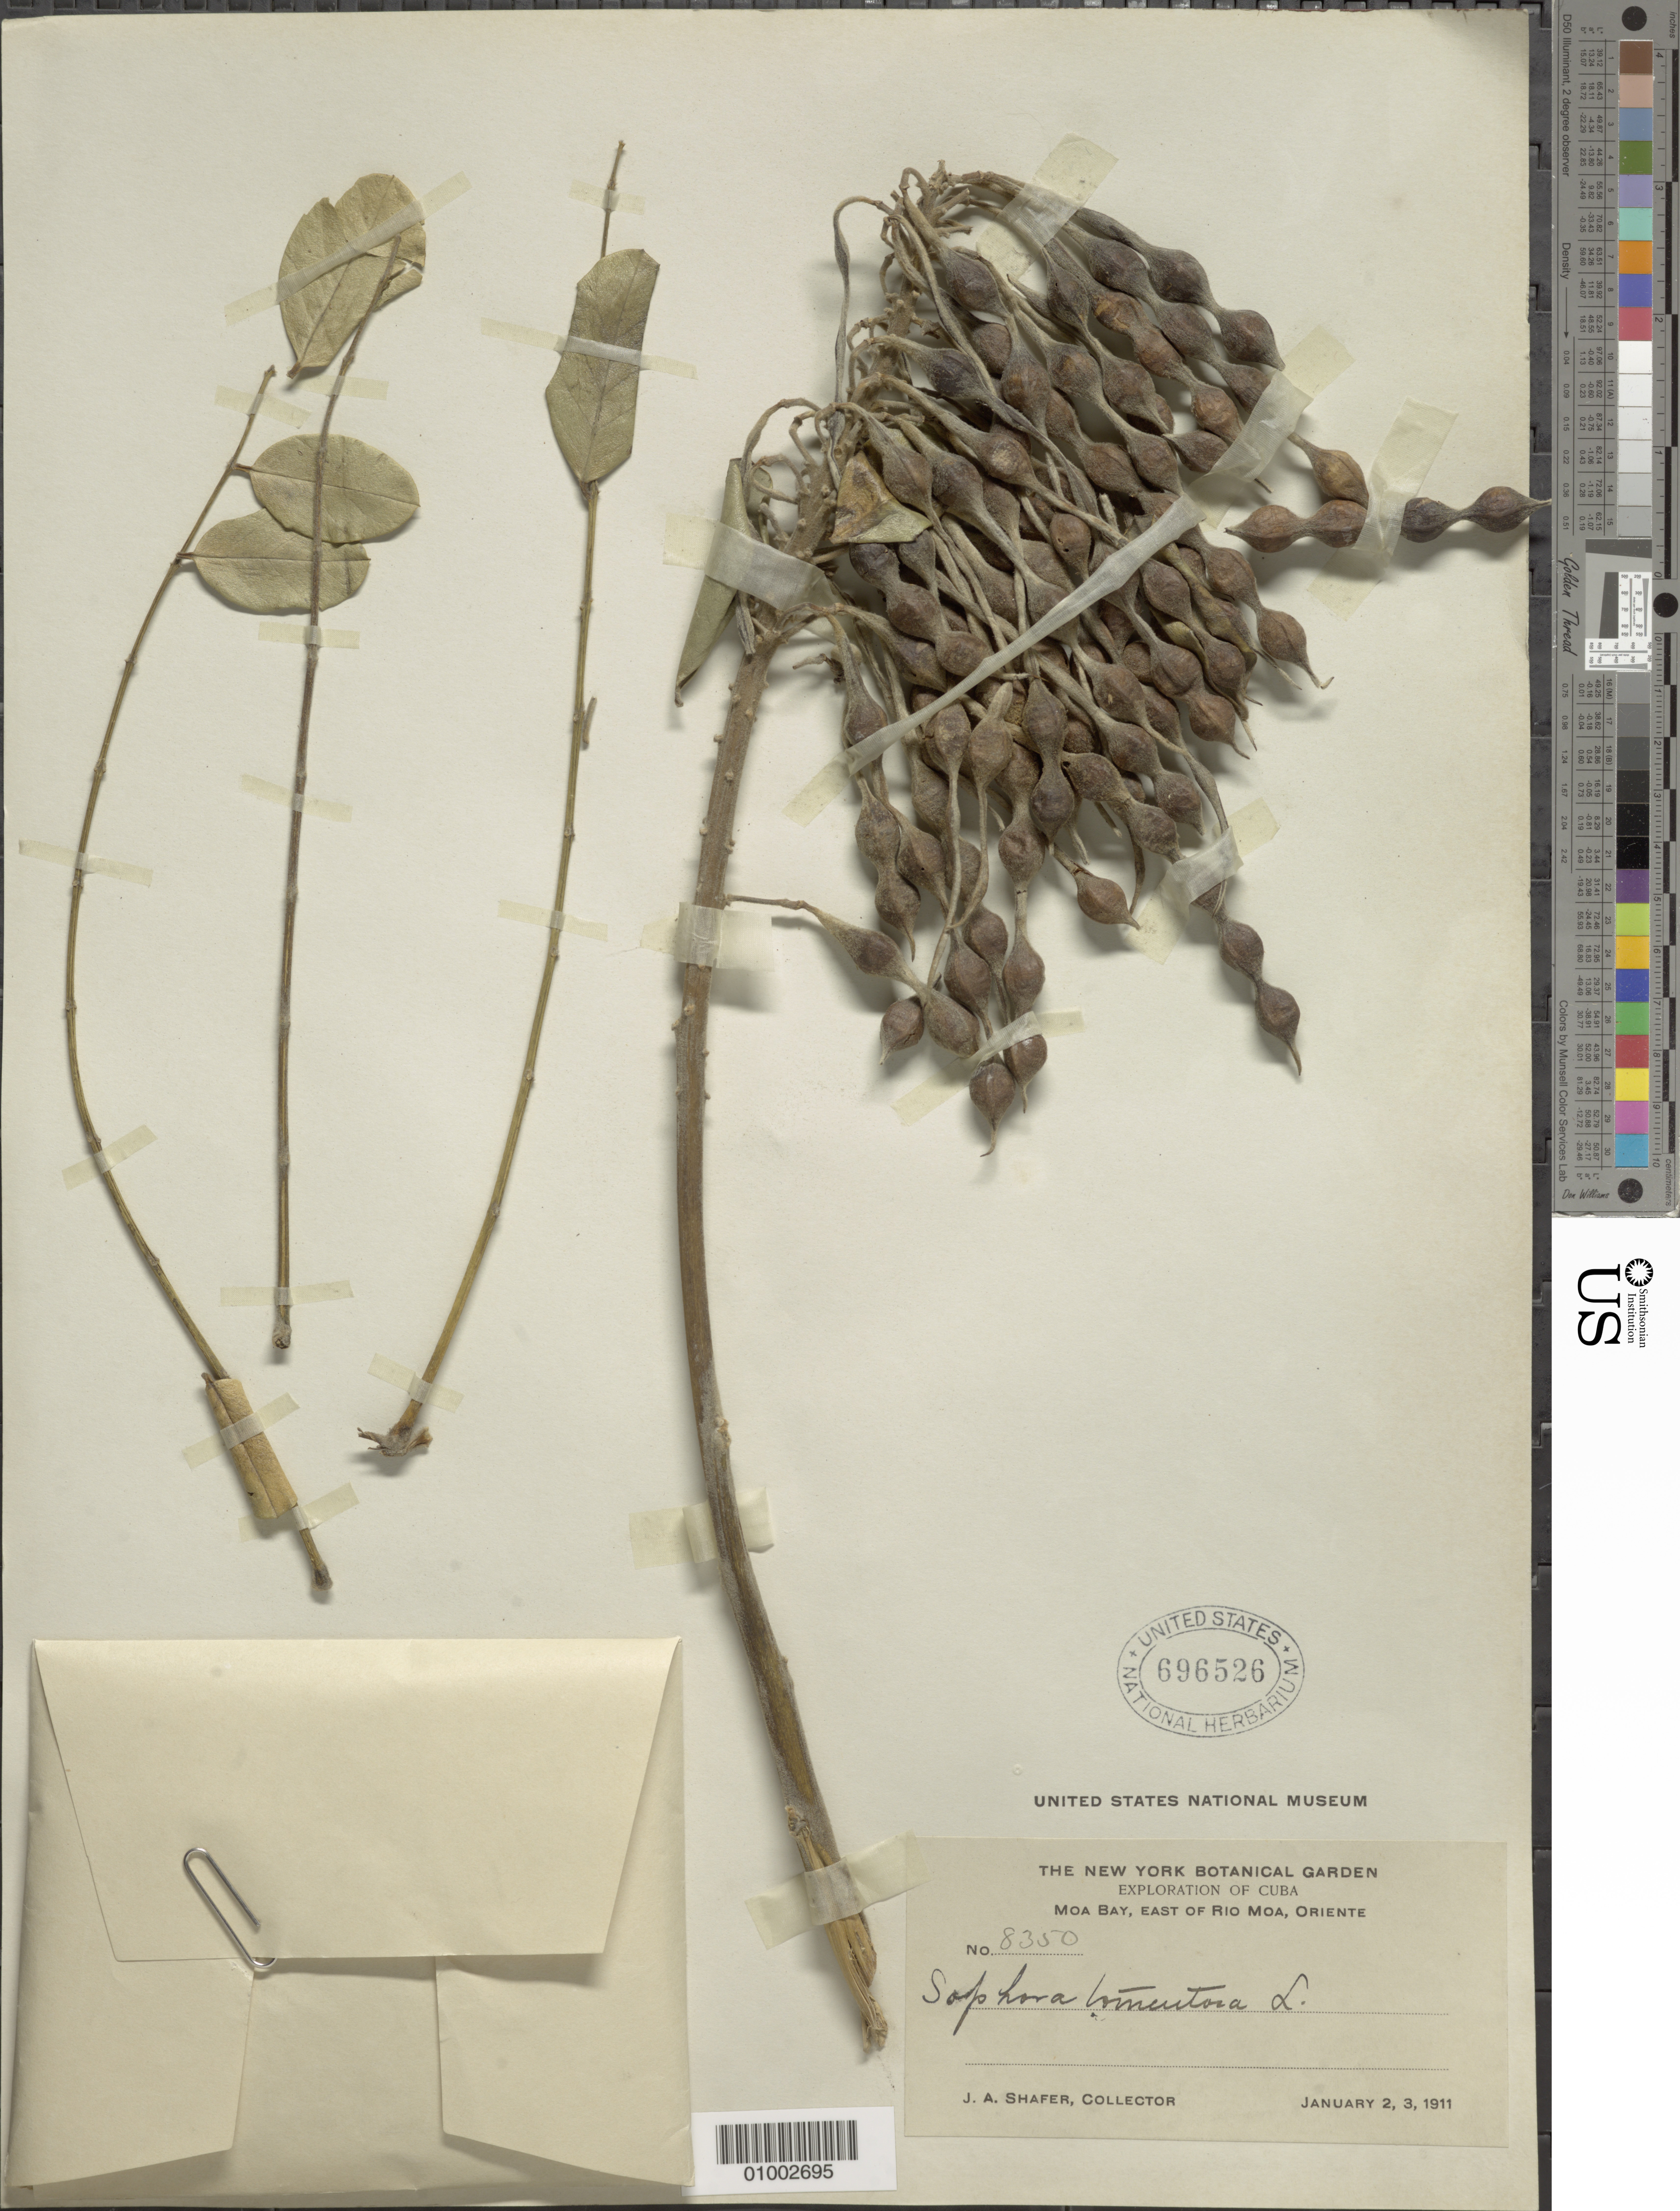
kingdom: Plantae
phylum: Tracheophyta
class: Magnoliopsida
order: Fabales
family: Fabaceae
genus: Sophora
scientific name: Sophora tomentosa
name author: L.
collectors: J. A. Shafer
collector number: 8350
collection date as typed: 02 Jan 1911 to 03 Jan 1911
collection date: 1911-01-02/1911-01-03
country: Cuba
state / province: Holguín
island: Cuba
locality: Moa Bay, East of Rio Moa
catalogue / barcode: US 696526